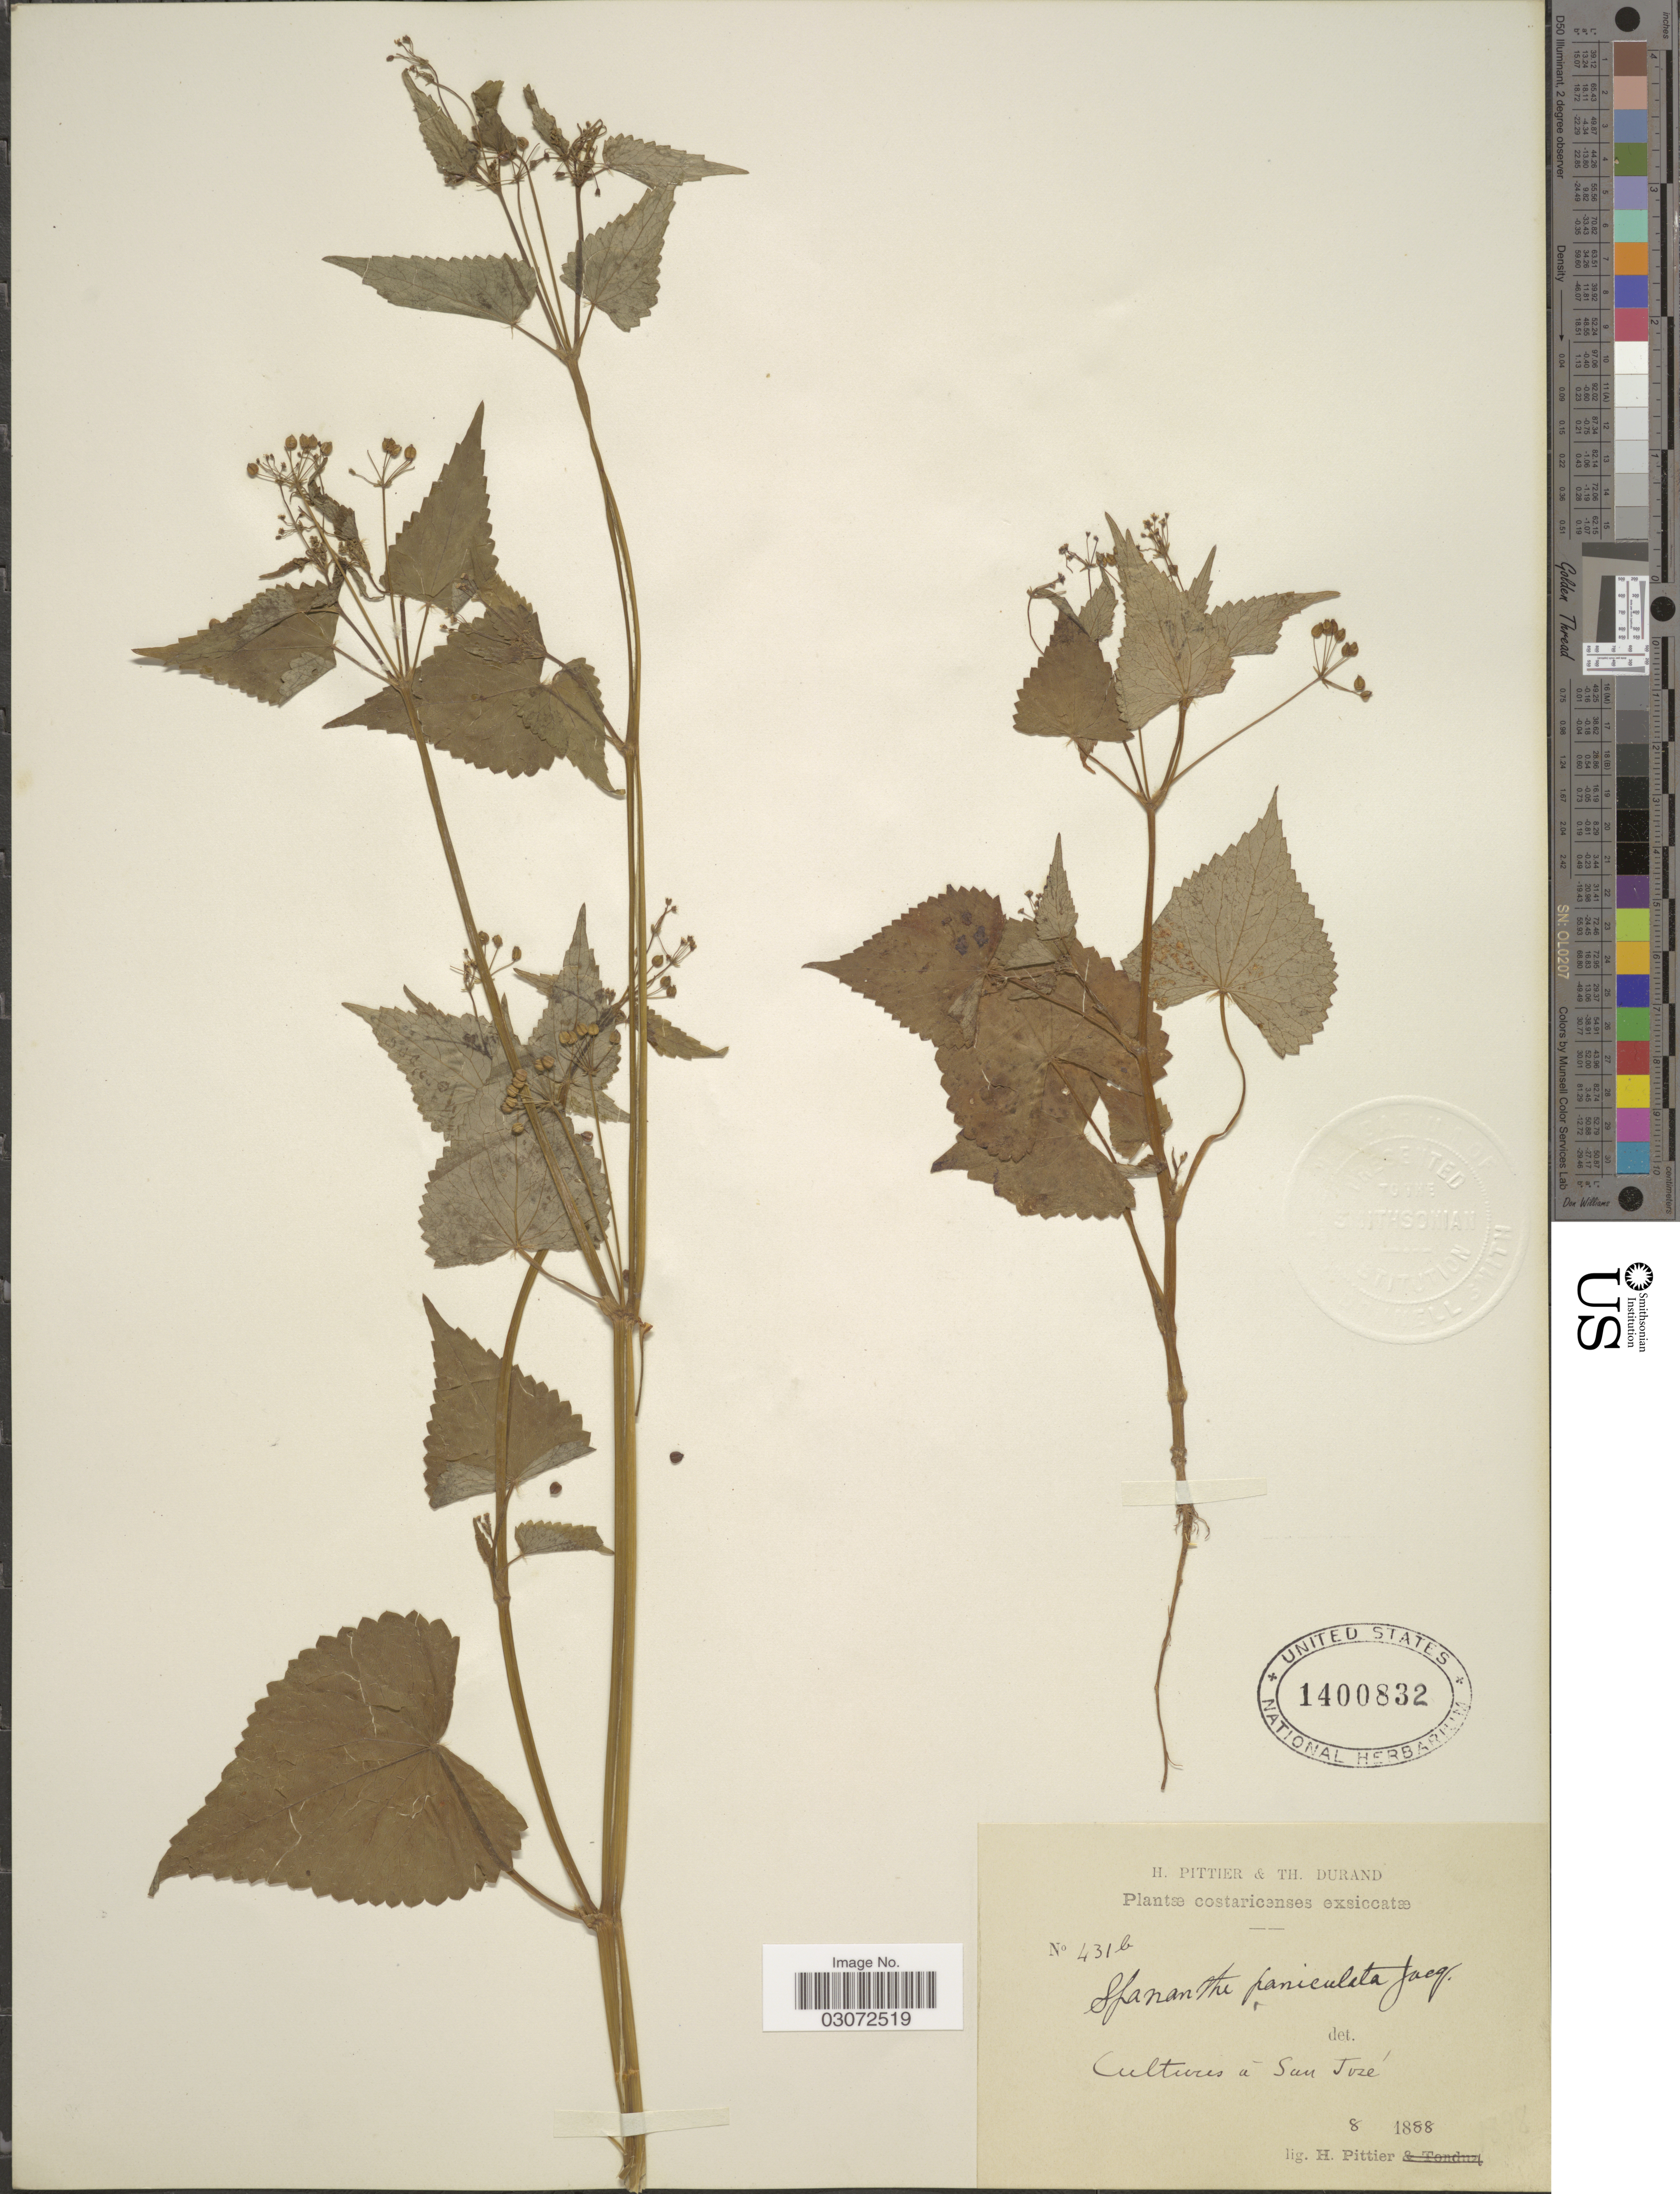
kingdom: Plantae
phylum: Tracheophyta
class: Magnoliopsida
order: Apiales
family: Apiaceae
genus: Spananthe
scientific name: Spananthe paniculata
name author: Jacq.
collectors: H. F. Pittier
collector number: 431b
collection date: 1888-08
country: Costa Rica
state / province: San José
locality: Cultures á San José.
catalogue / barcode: US 1400832